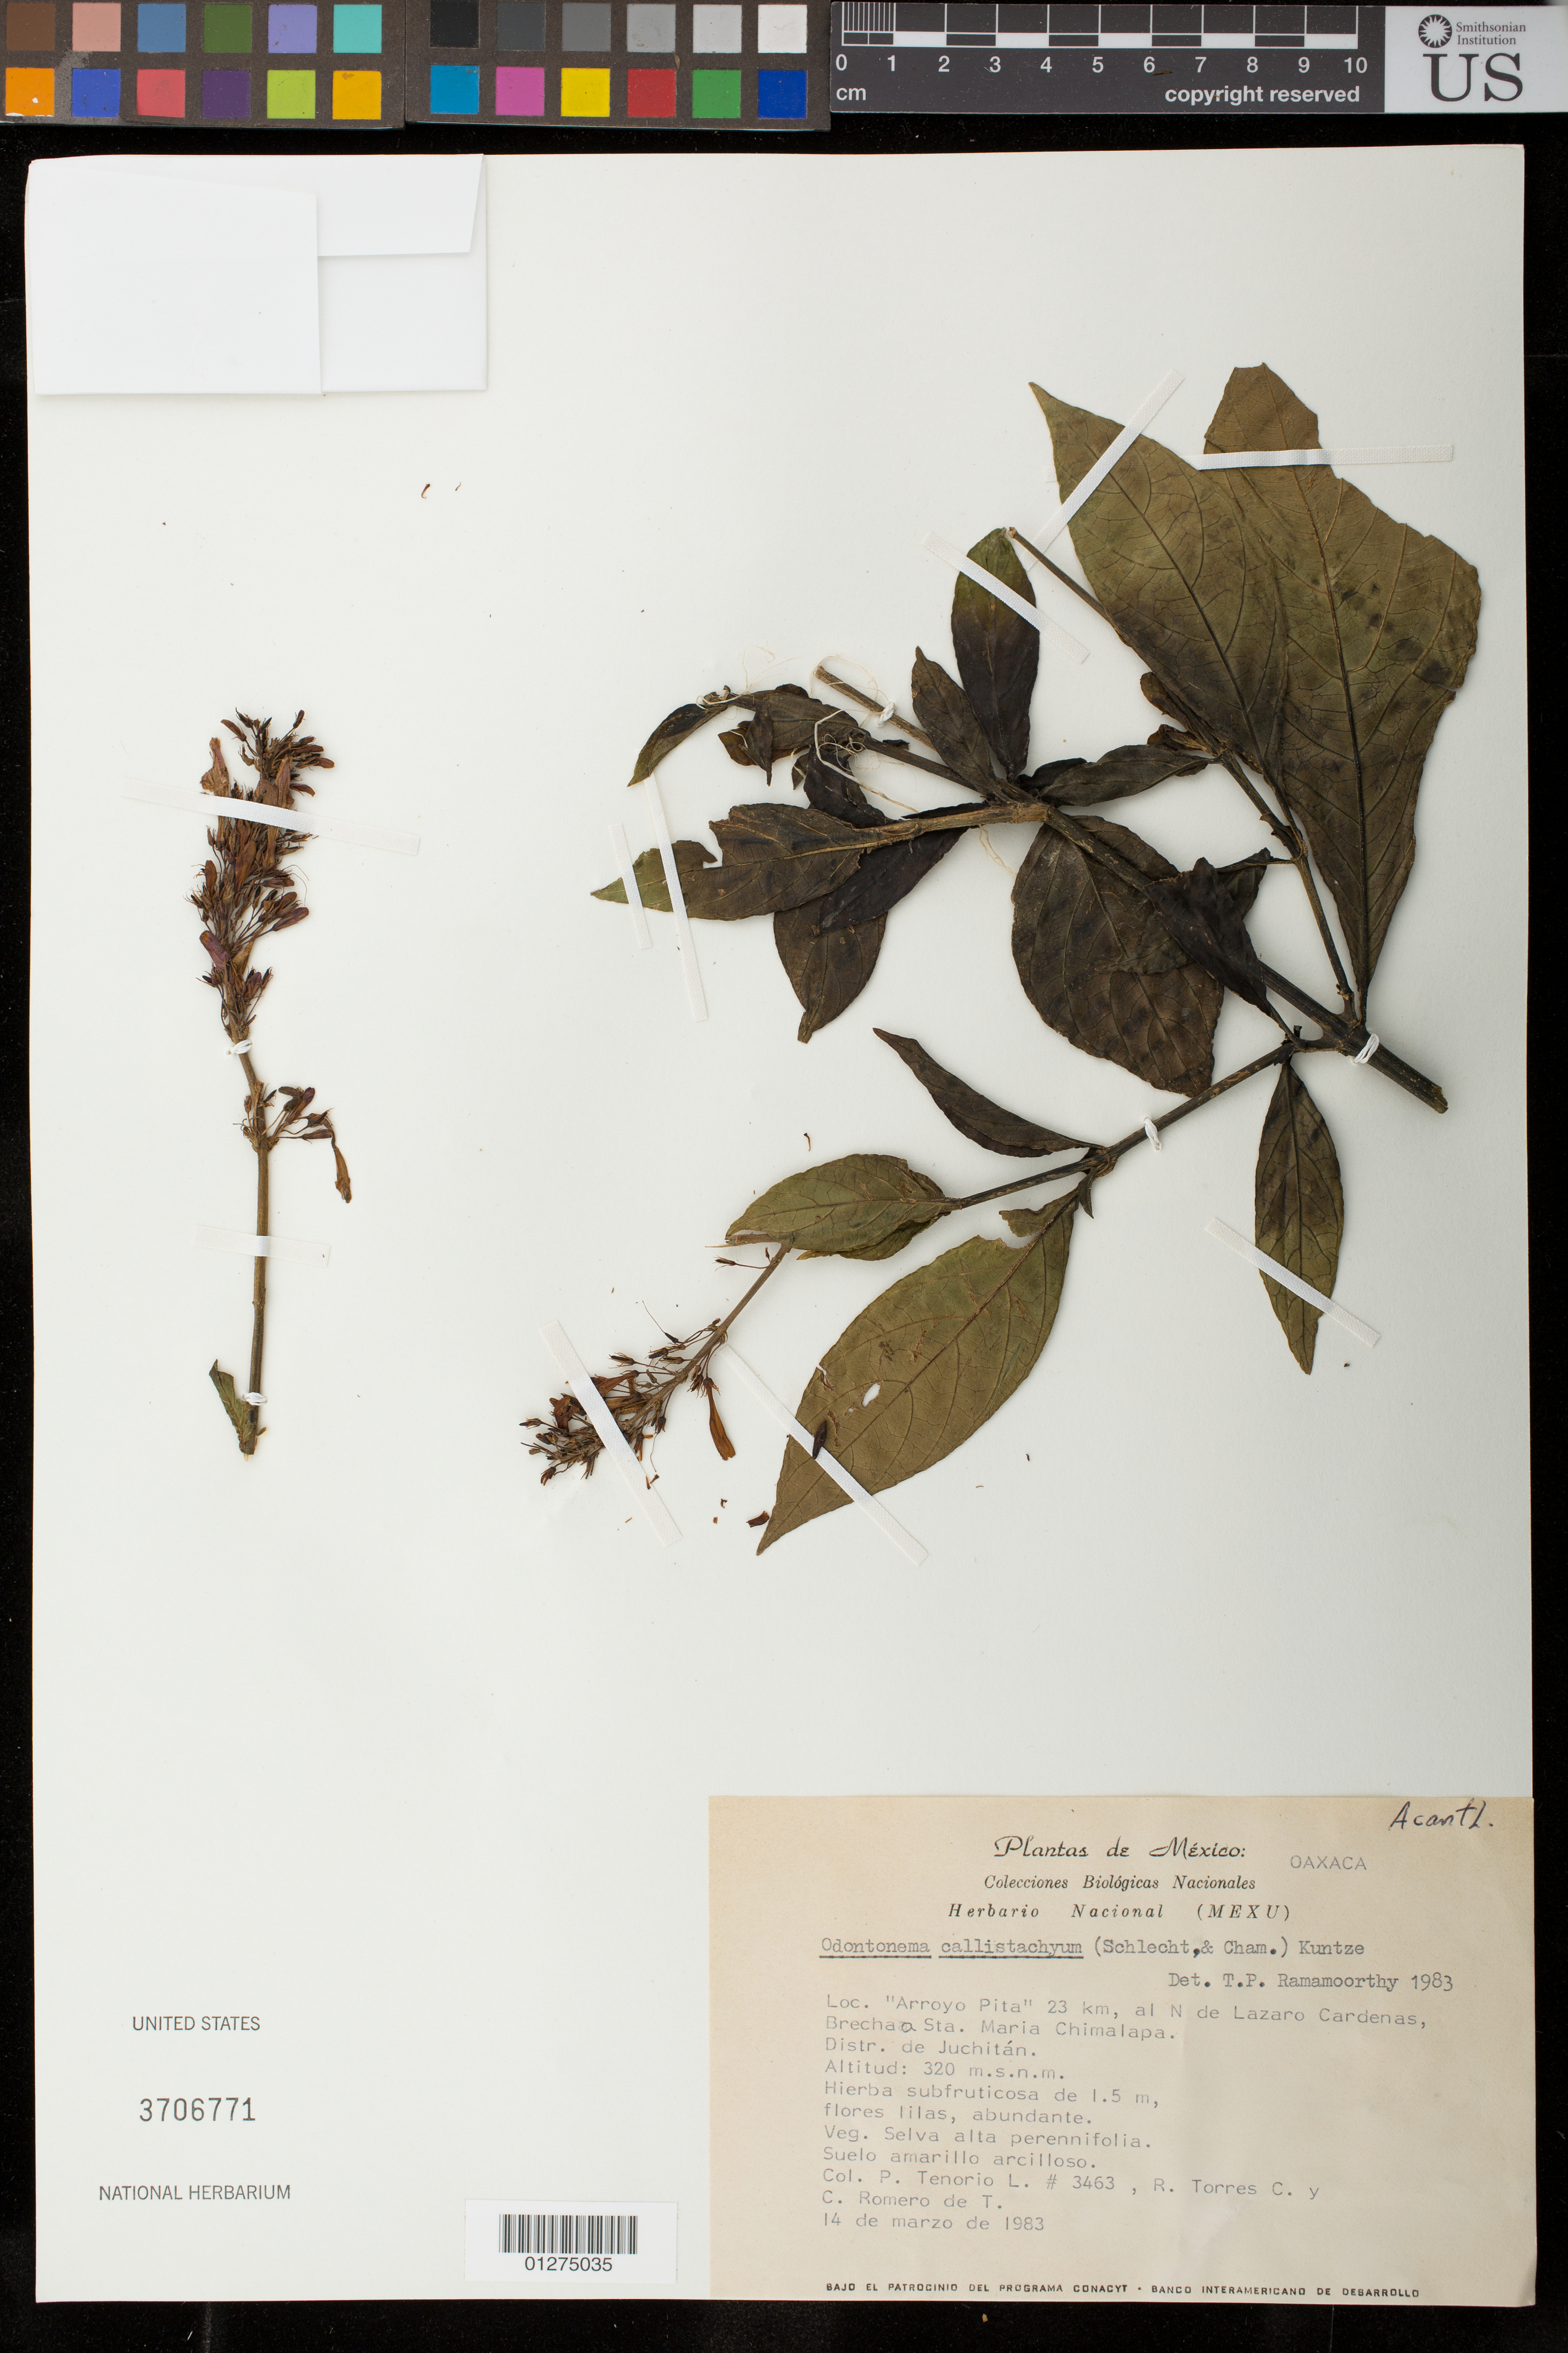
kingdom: Plantae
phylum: Tracheophyta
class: Magnoliopsida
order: Lamiales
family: Acanthaceae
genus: Odontonema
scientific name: Odontonema callistachyum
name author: (Schltdl. & Cham.) Kuntze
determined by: Ramamoorthy, T. P.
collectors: P. Tenorio L., R. Torres C. & C. Romero de T.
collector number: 3463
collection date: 1983-03-14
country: Mexico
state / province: Oaxaca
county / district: Juchitán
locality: "Arroyo Pita" 23 km, al N de Lazaro Cardenas, Brecha a Sta. Maria Chimalapa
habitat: selva alta perennifolia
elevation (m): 320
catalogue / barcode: US 3706771